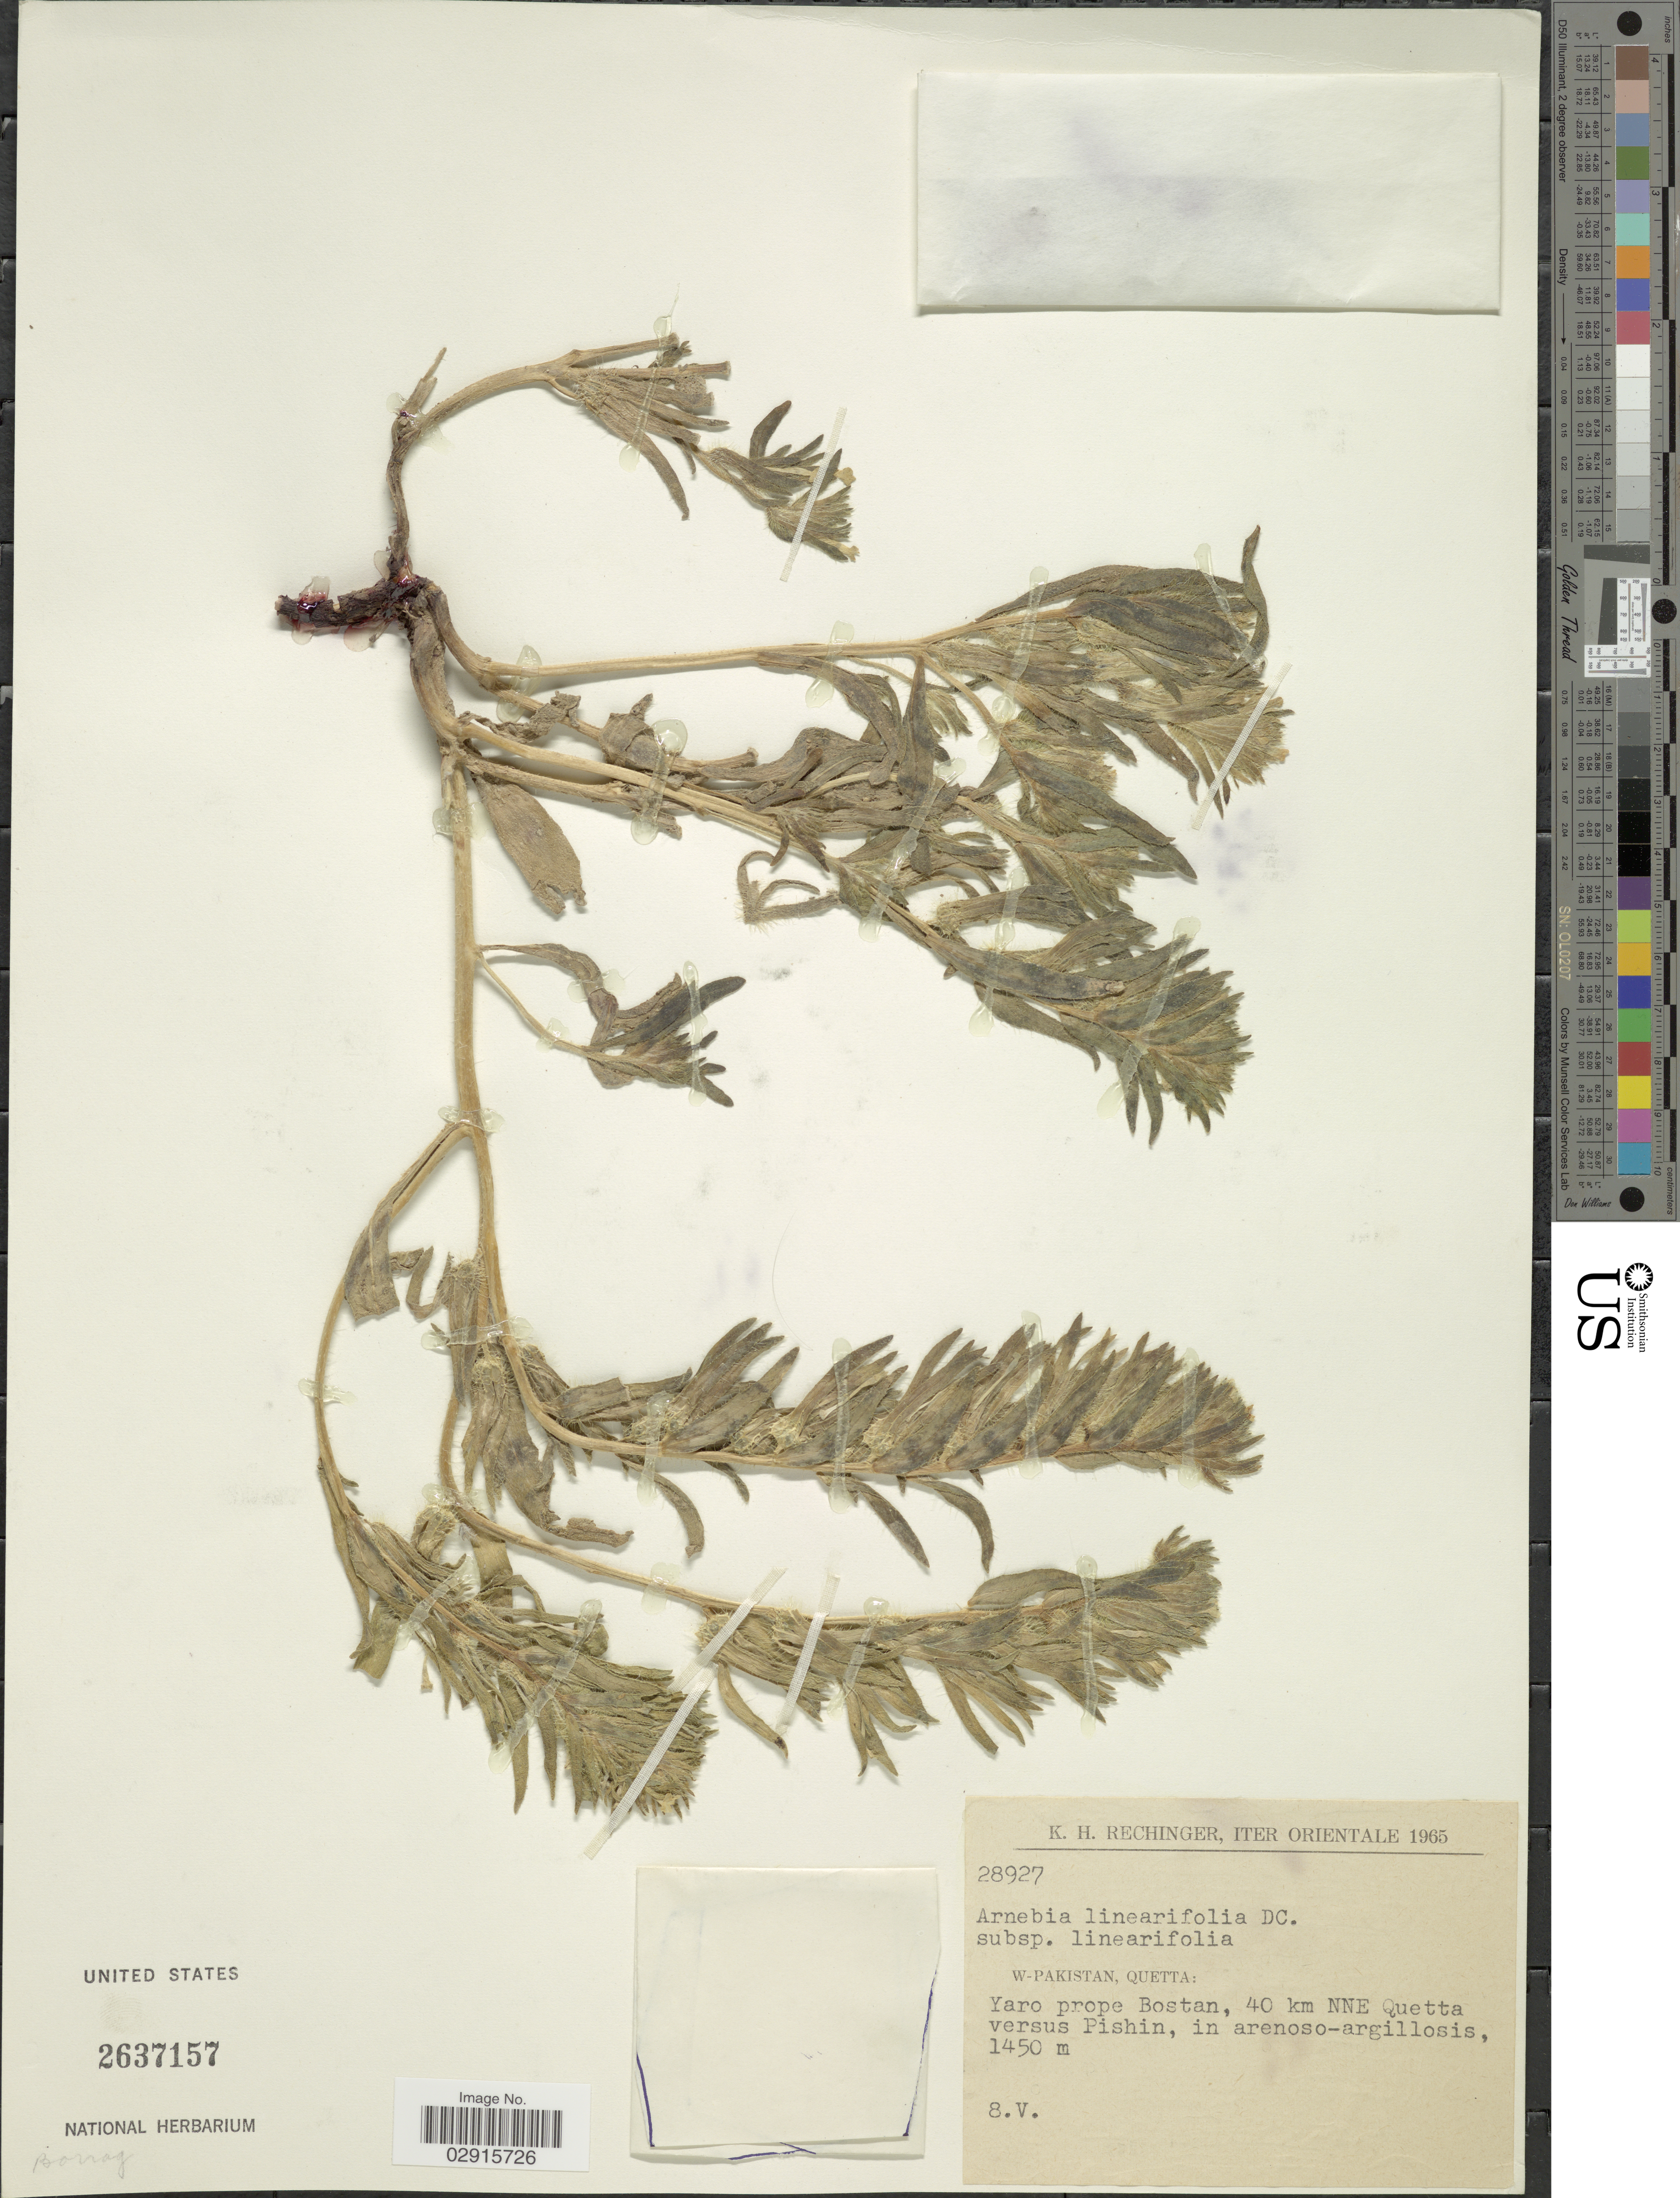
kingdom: Plantae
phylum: Tracheophyta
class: Magnoliopsida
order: Boraginales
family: Boraginaceae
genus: Arnebia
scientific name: Arnebia linearifolia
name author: A. DC.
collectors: K. H. Rechinger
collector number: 28927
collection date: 1965-05-08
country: Pakistan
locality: Iter Orientale. W-Pakistan, Quetta: Yaro prope Bostan, 40 km NNE Quetta versus Pishin, in areno-argillososis.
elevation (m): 1450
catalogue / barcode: US 2637157